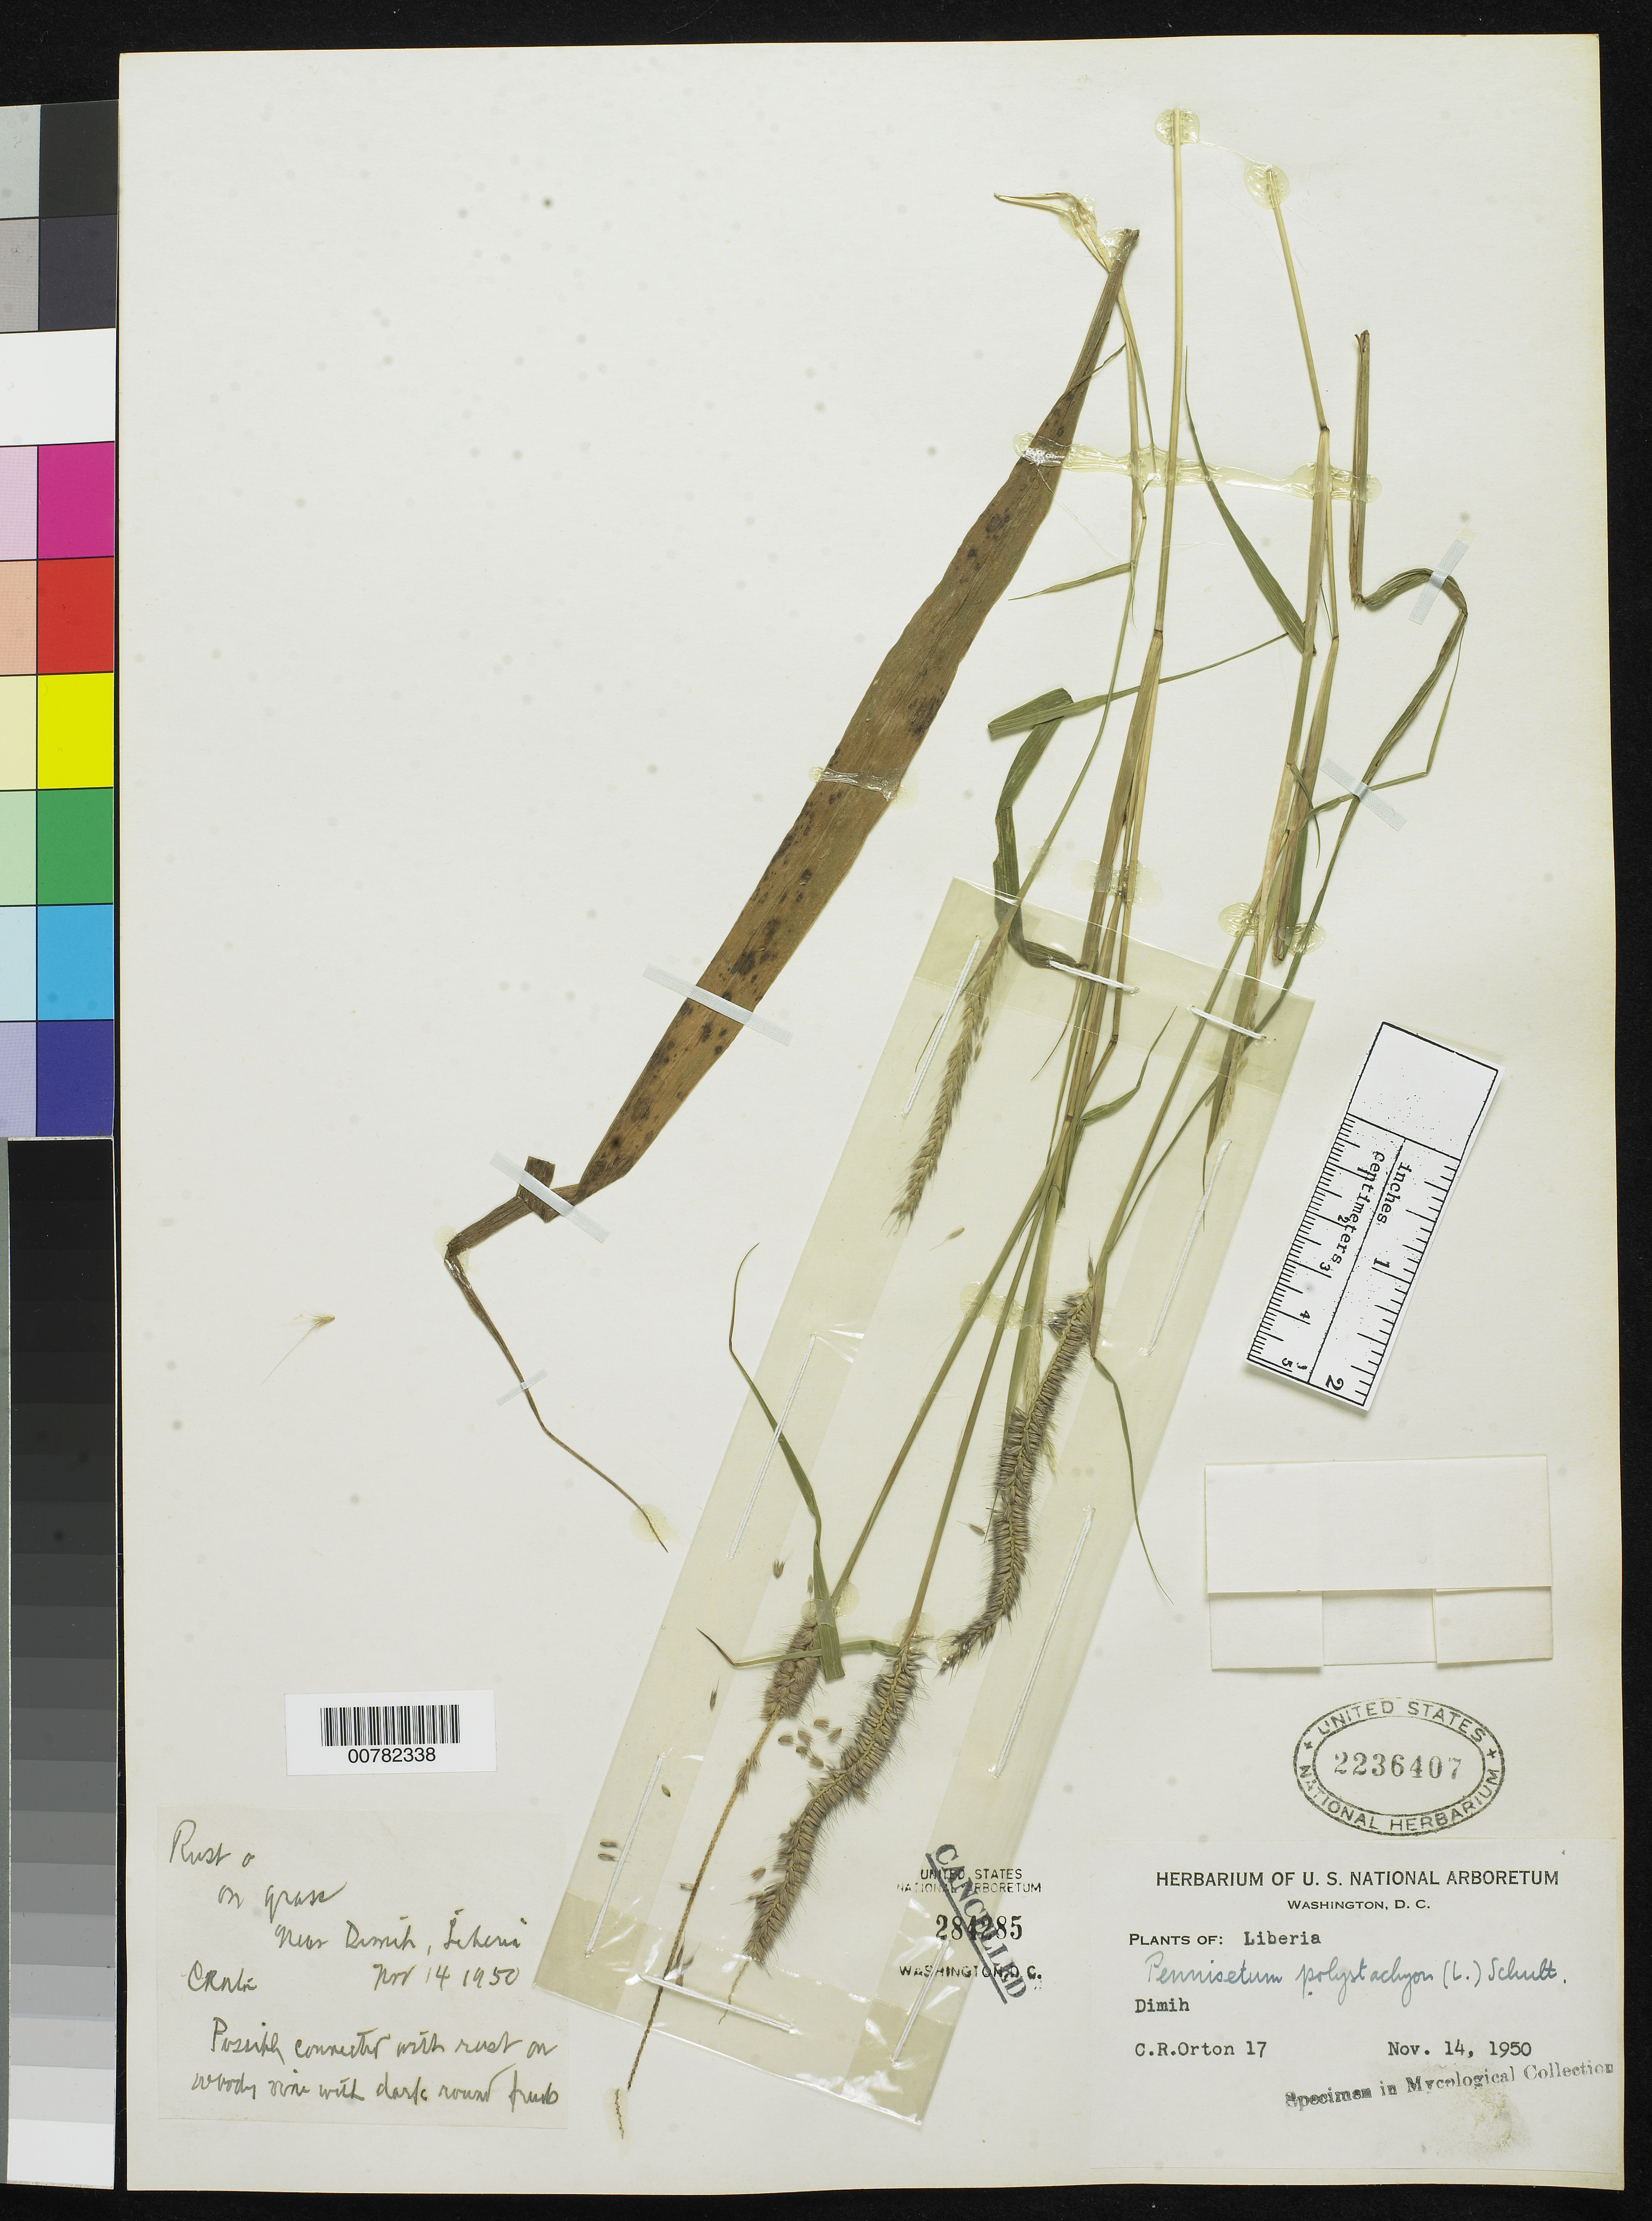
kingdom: Plantae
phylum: Tracheophyta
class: Liliopsida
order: Poales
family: Poaceae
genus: Pennisetum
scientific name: Pennisetum polystachion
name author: (L.) Schult.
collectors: C. Orton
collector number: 17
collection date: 1950-11-14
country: Liberia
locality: Dimih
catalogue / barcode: US 2236407